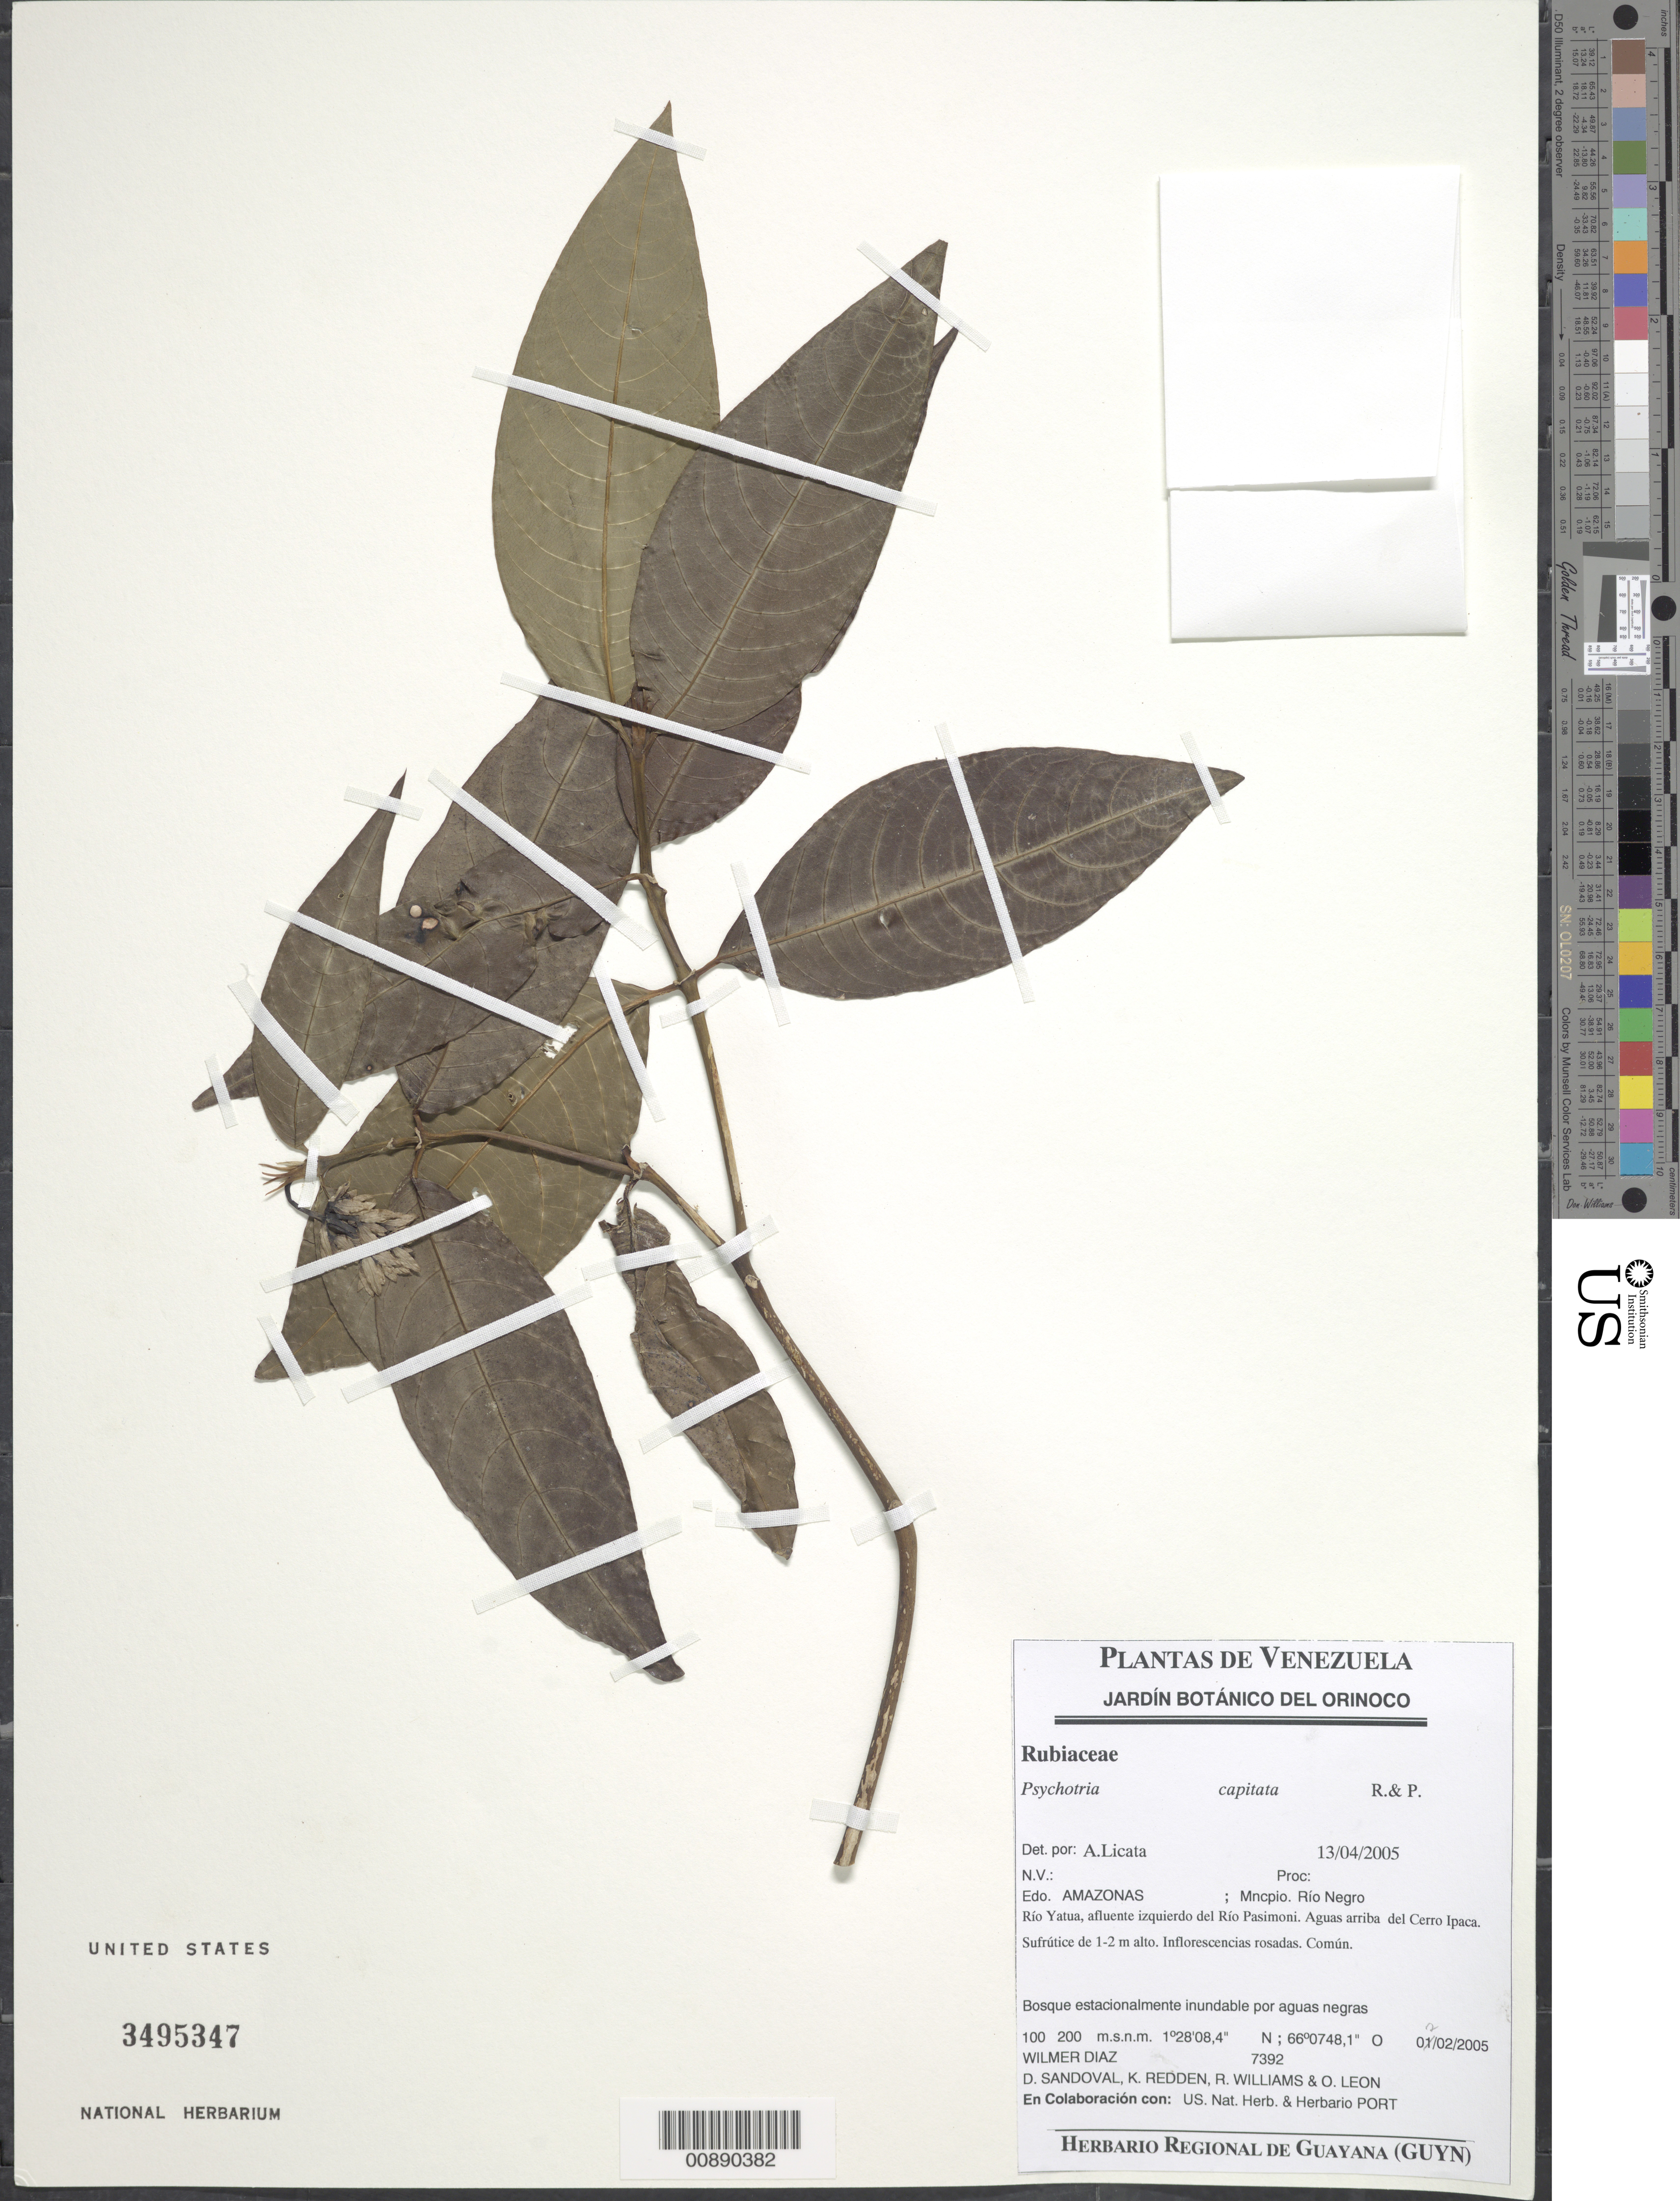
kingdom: Plantae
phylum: Tracheophyta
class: Magnoliopsida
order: Gentianales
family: Rubiaceae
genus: Psychotria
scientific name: Psychotria capitata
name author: Ruiz & Pav.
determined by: Licata, A., (PORT), Univ. Nac. Exp. de los Llanos Ezequiel Zamora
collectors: W. Díaz P., D. Sandoval, K. M. Redden, R. Williams & O. León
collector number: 7392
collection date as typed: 2-Feb-05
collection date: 2005-02-02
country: Venezuela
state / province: Amazonas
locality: Mun. Río Negro, Río Yatua, afluente del Río Pasimoni, Cerro Ipaca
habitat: Bosque estacionalmente inundable por aguas negras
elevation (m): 100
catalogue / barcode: US 3495347